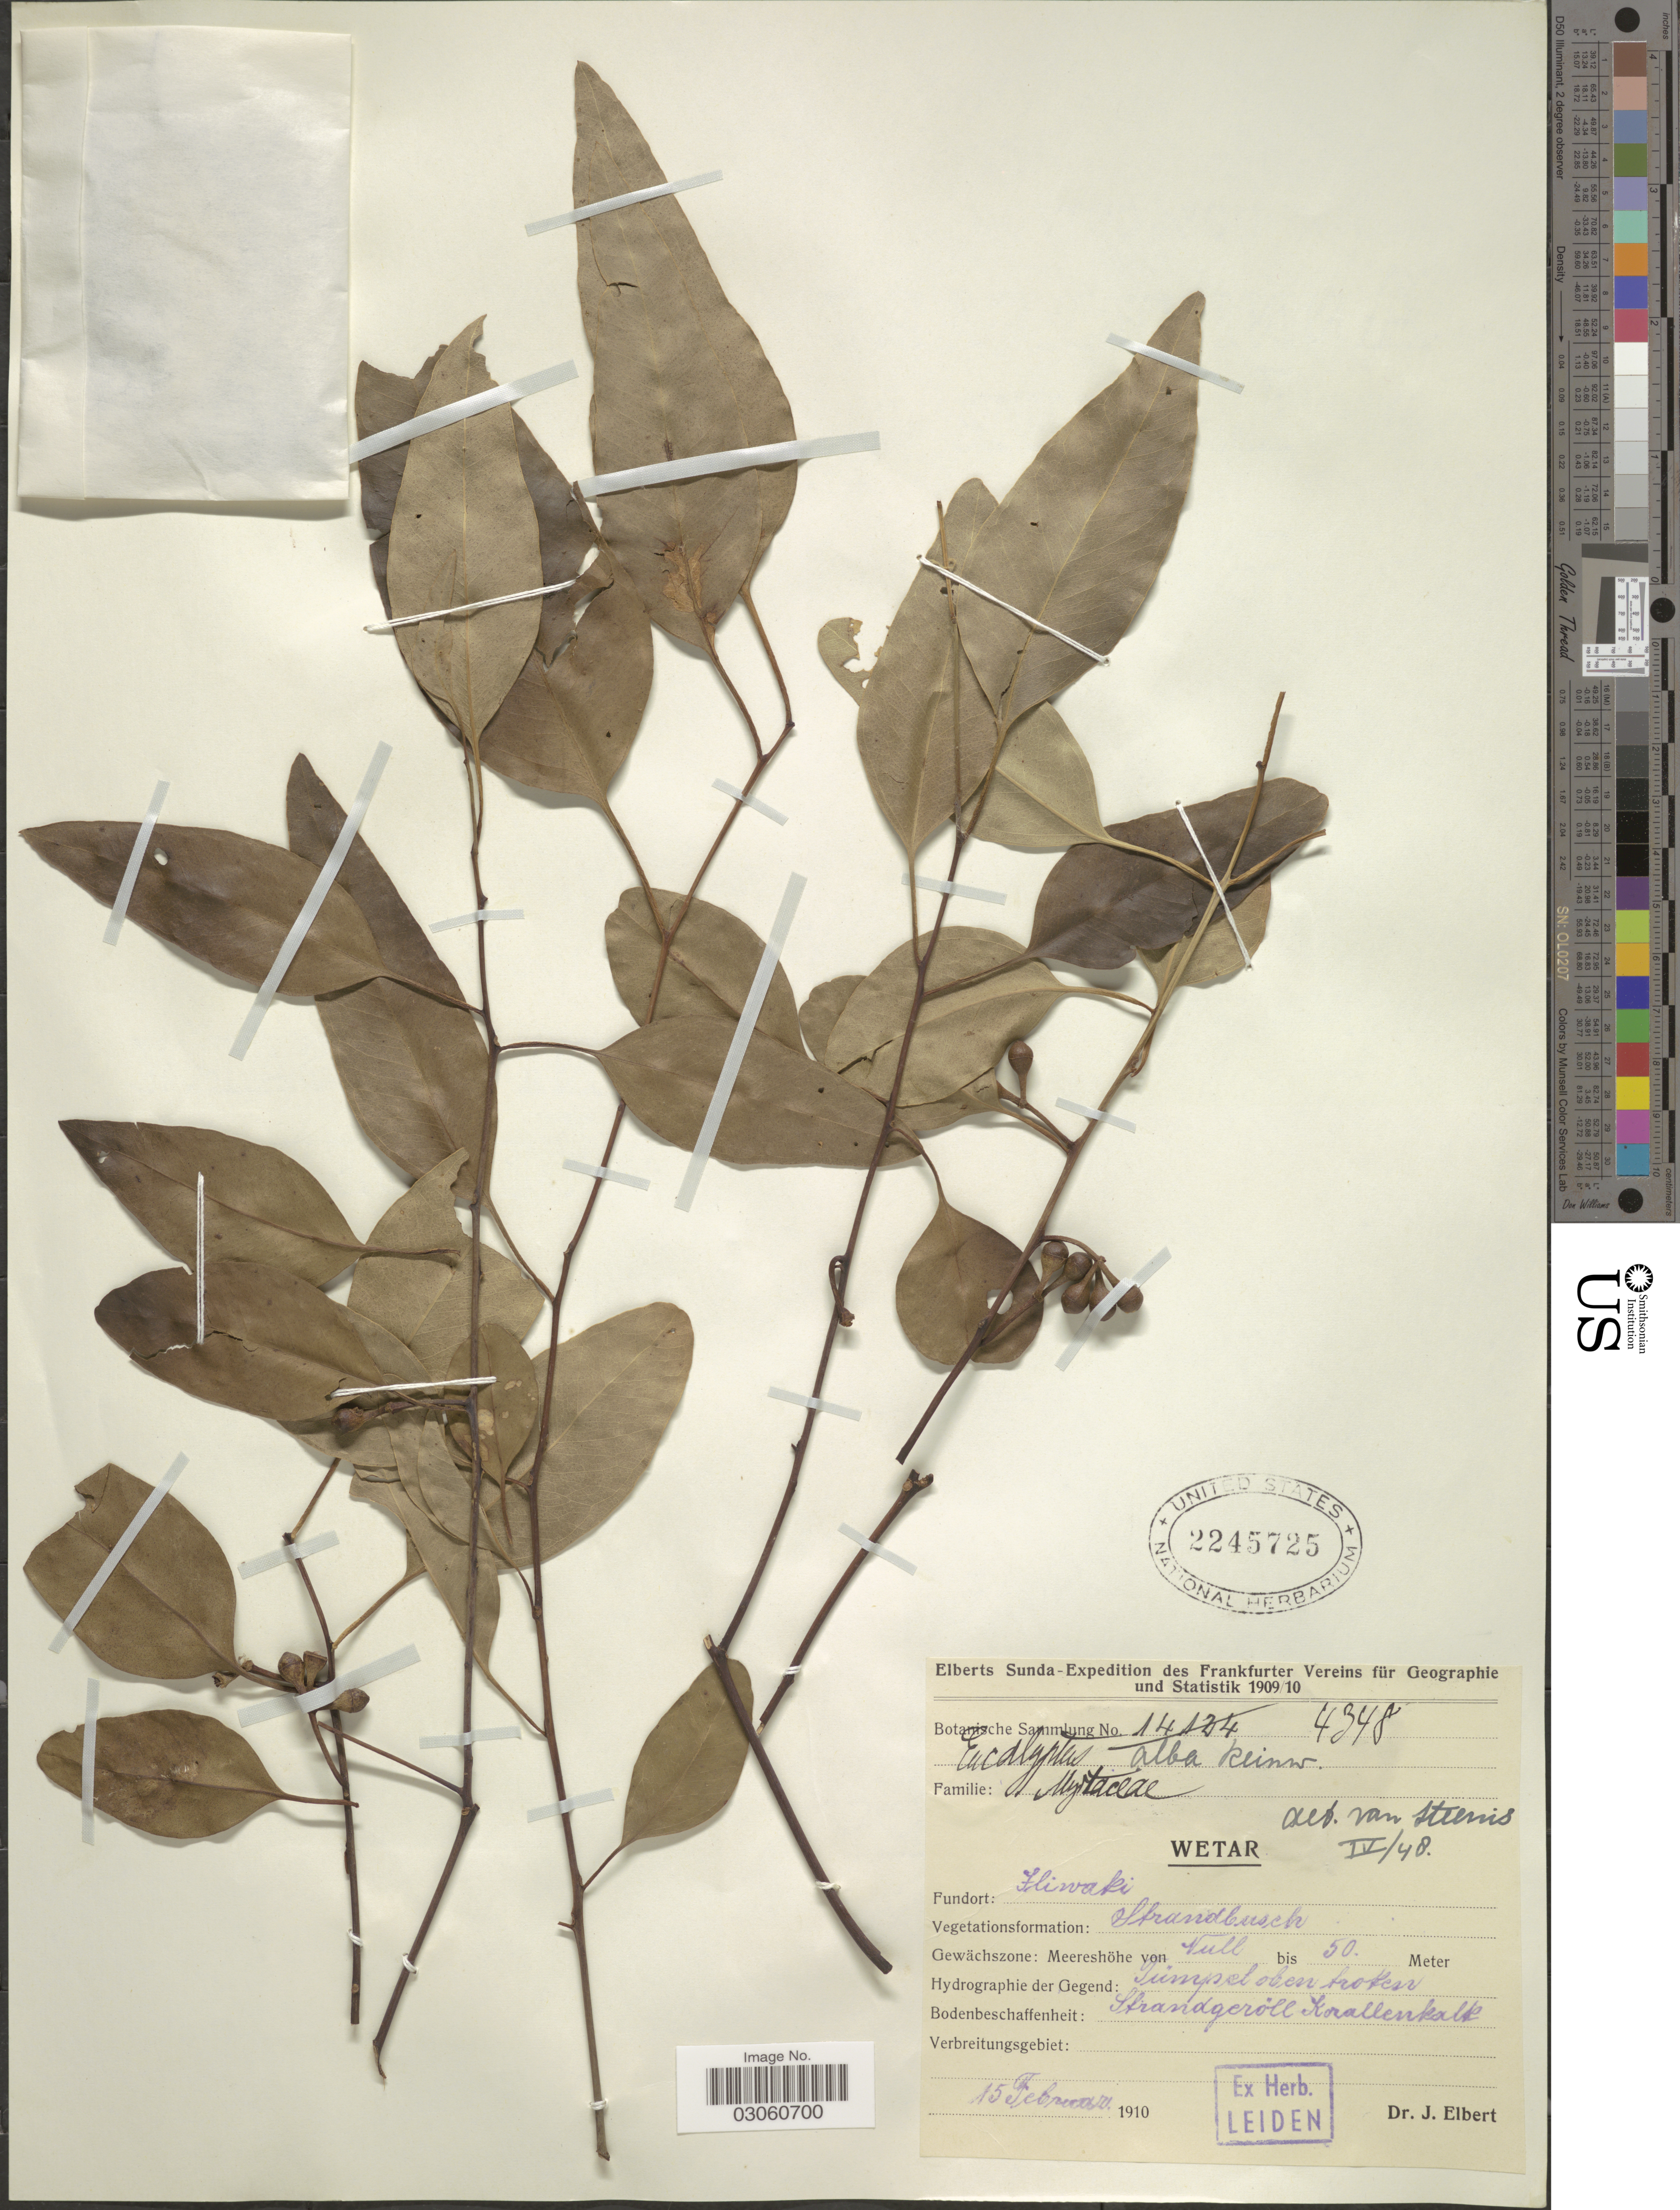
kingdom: Plantae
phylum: Tracheophyta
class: Magnoliopsida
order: Myrtales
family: Myrtaceae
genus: Eucalyptus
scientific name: Eucalyptus alba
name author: Reinw.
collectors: J. Elbert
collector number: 4348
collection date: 1910-02-15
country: Indonesia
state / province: Maluku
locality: Wetar. Iliwaki.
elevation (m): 0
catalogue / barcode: US 2245725